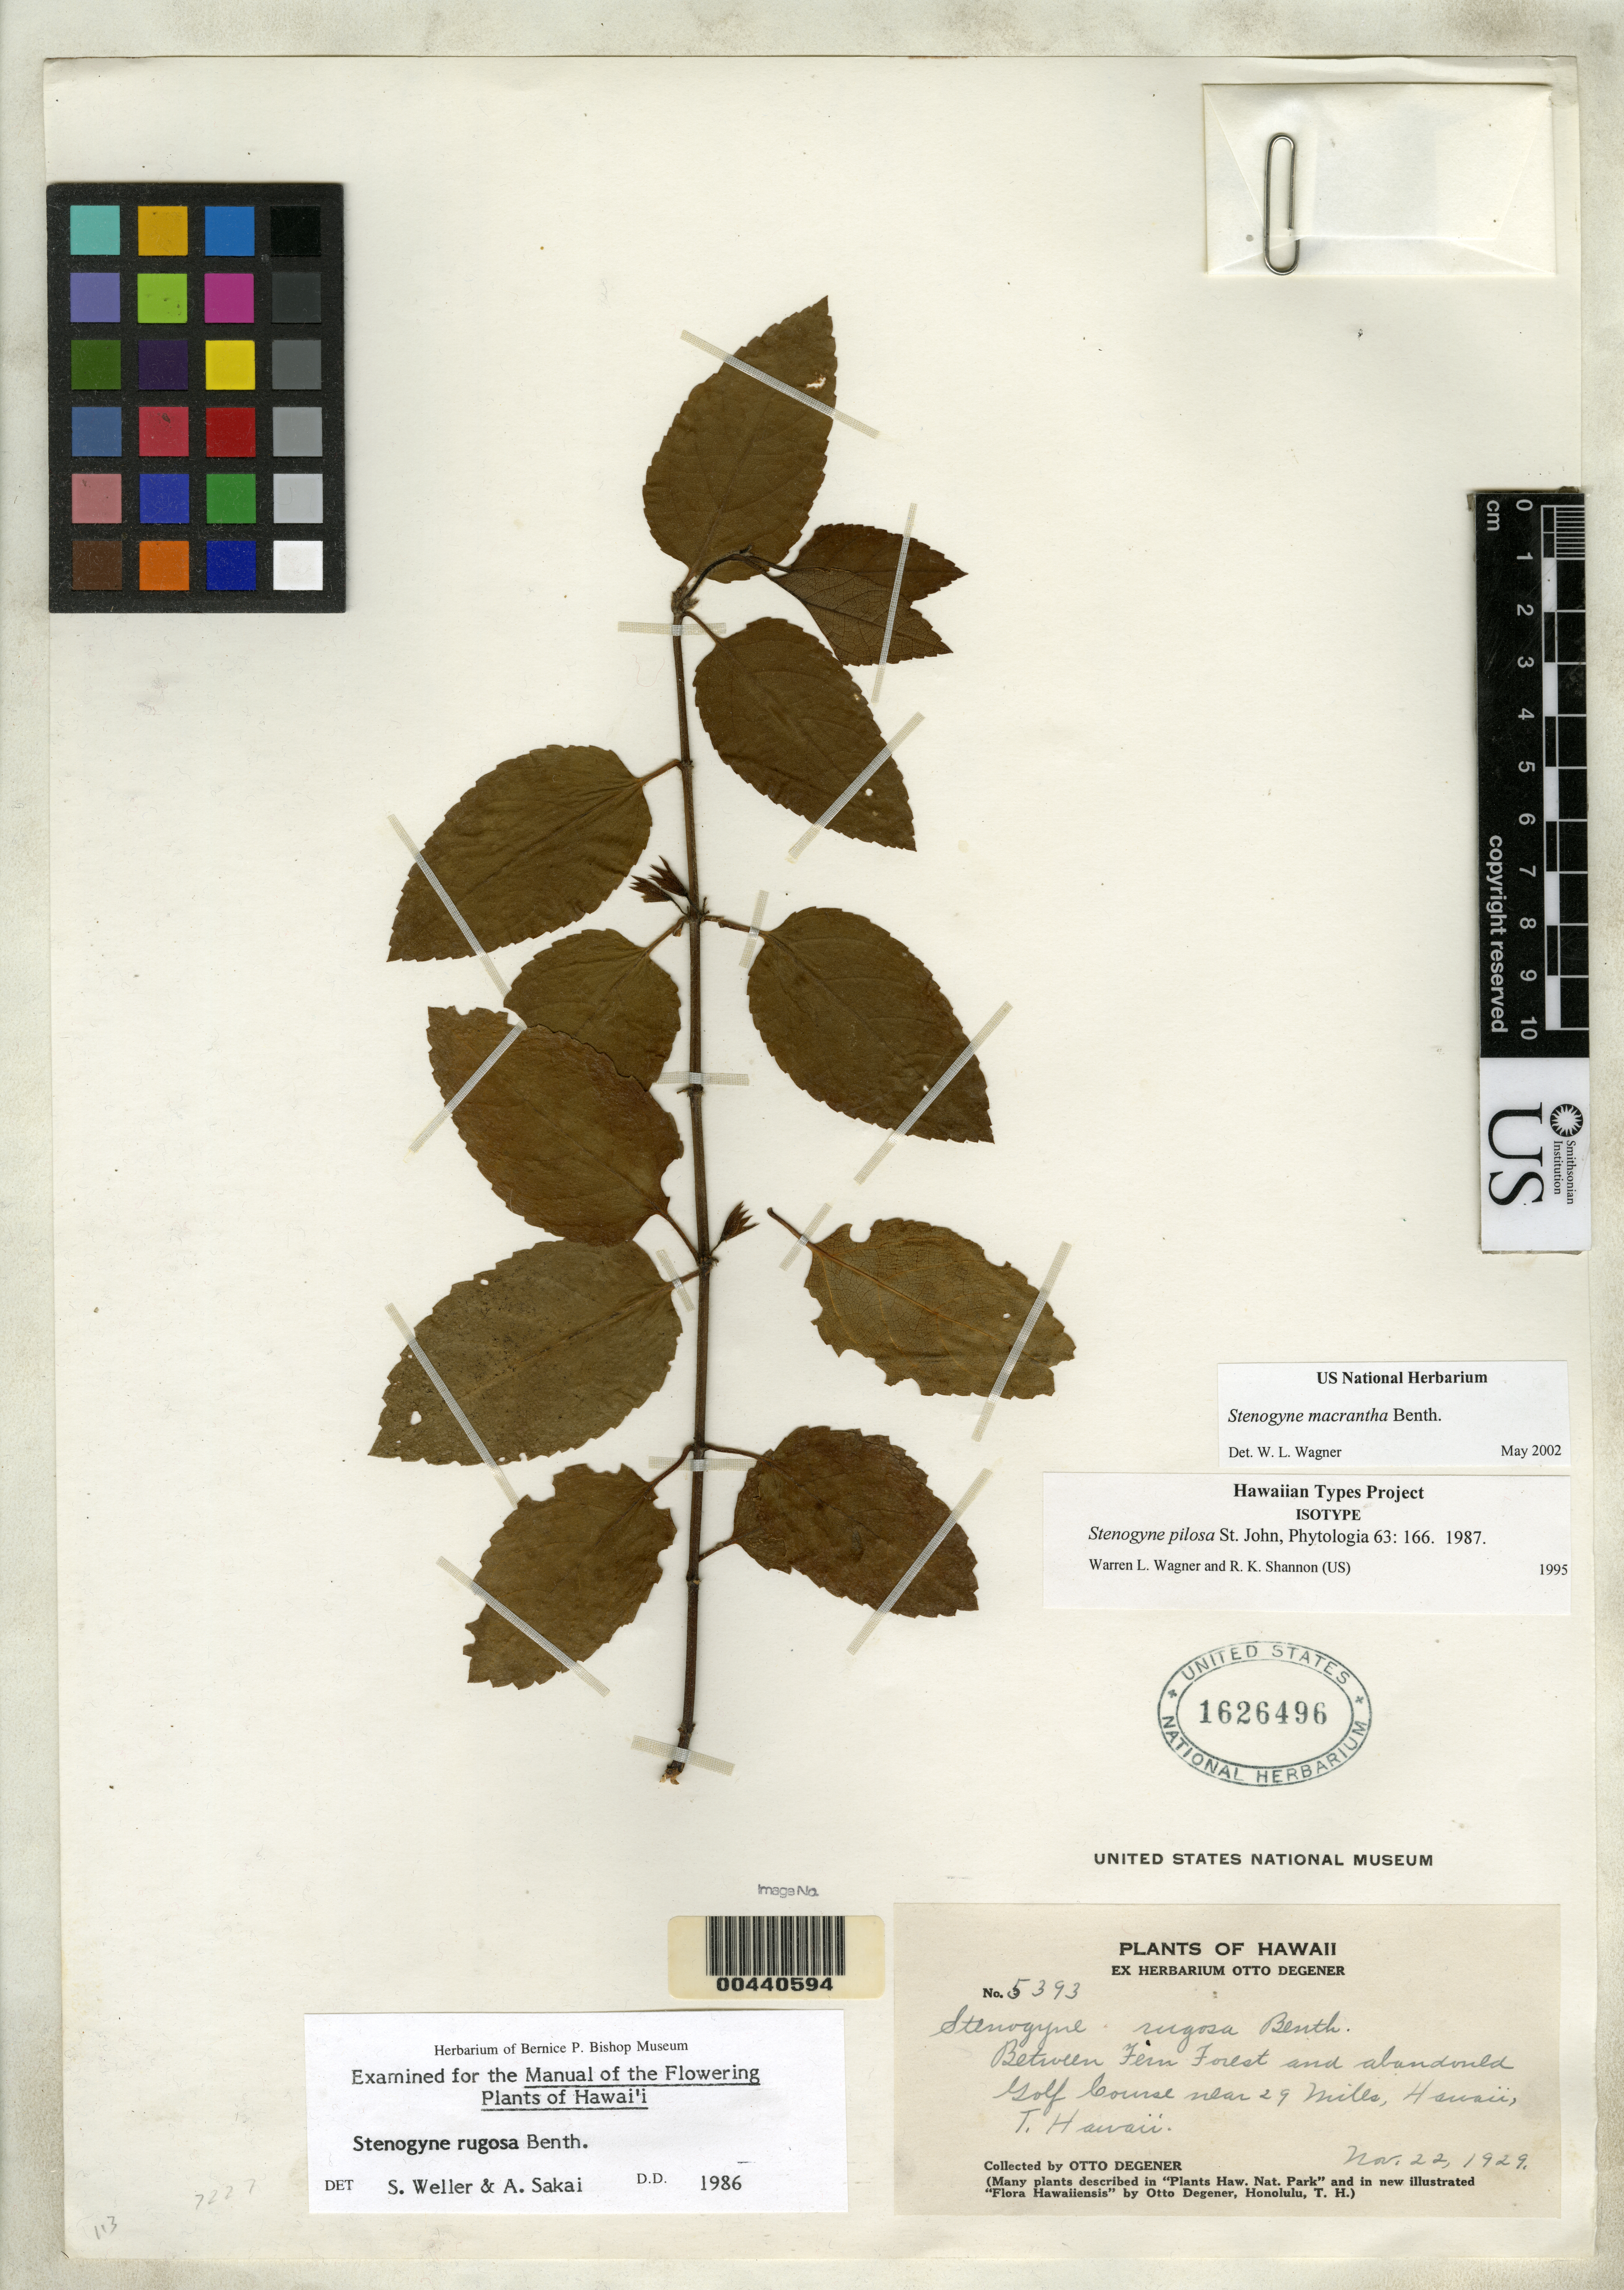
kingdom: Plantae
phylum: Tracheophyta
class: Magnoliopsida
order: Lamiales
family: Lamiaceae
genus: Stenogyne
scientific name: Stenogyne pilosa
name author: H. St. John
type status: Isotype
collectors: O. Degener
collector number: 5393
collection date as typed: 22 Nov 1929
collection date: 1929-11-22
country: United States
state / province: Hawaii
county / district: Hawaii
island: Hawaii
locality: Between fern forest & abandoned golf course near 29 miles.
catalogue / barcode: US 1626496